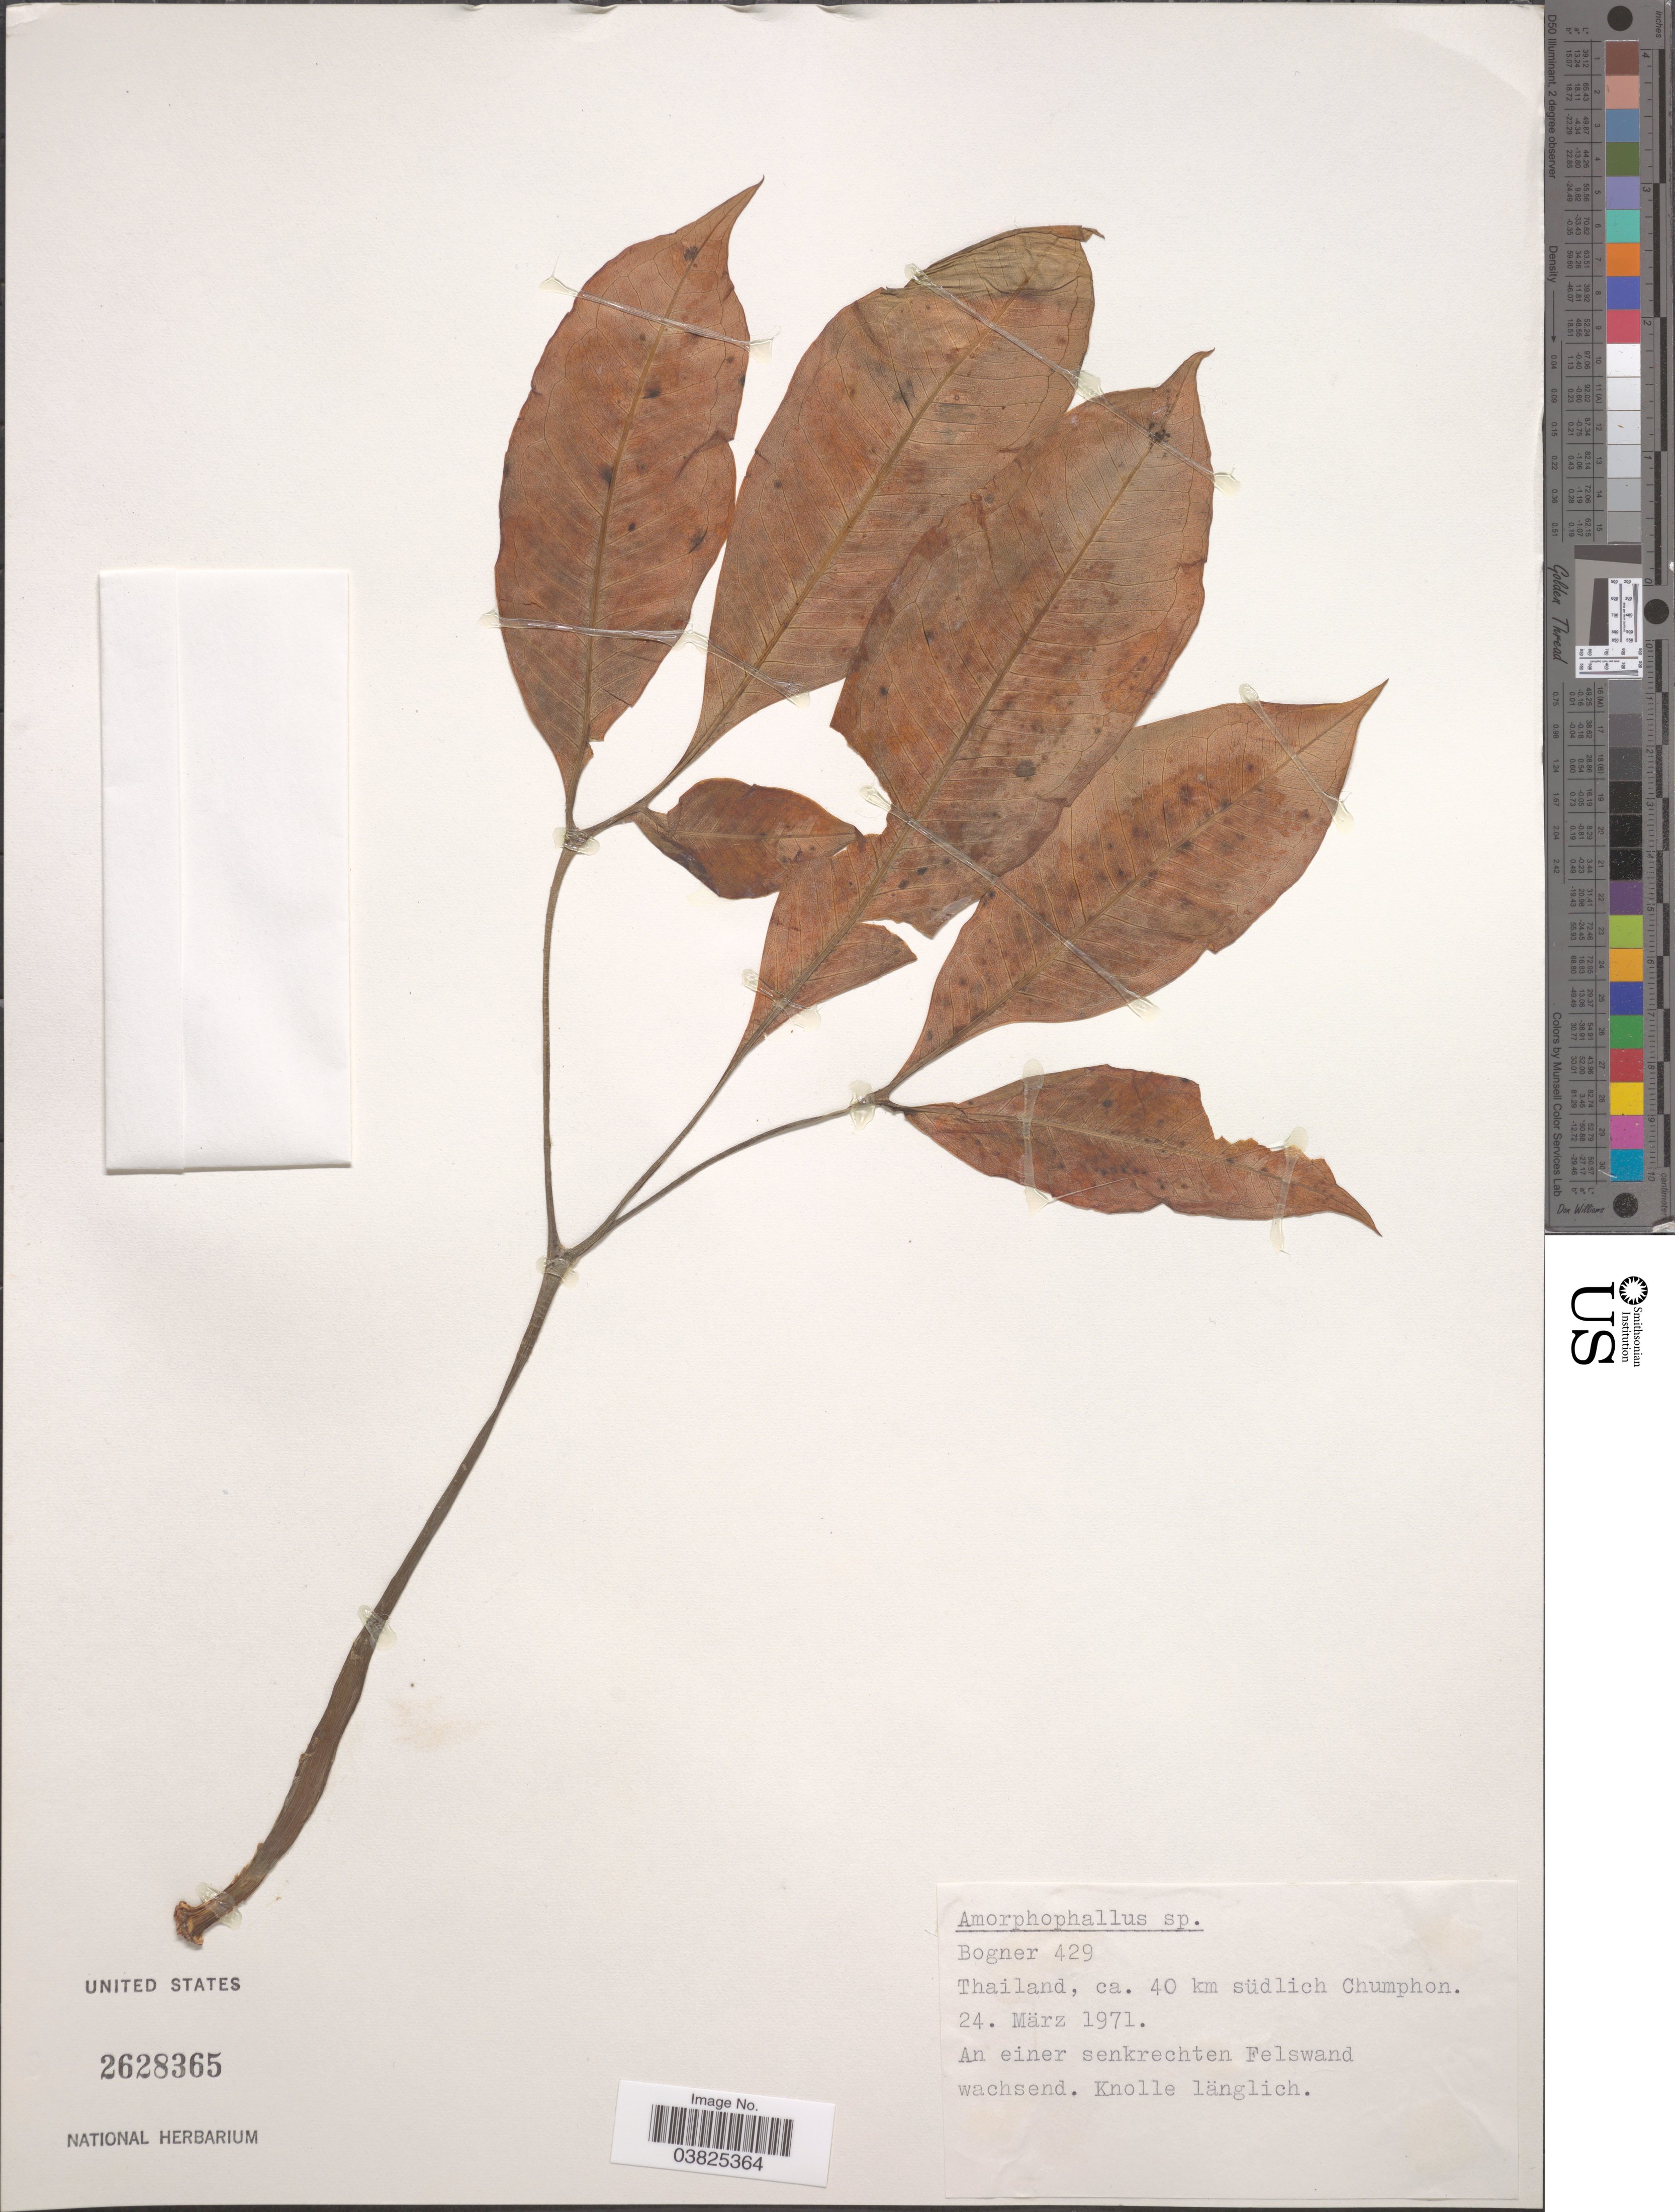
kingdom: Plantae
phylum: Tracheophyta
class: Liliopsida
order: Alismatales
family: Araceae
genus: Amorphophallus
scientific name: Amorphophallus sp.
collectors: Bogner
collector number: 429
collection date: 1971-03-24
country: Thailand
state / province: Chumpon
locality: Ca. 40 km südlich Chumphon.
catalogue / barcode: US 2628365